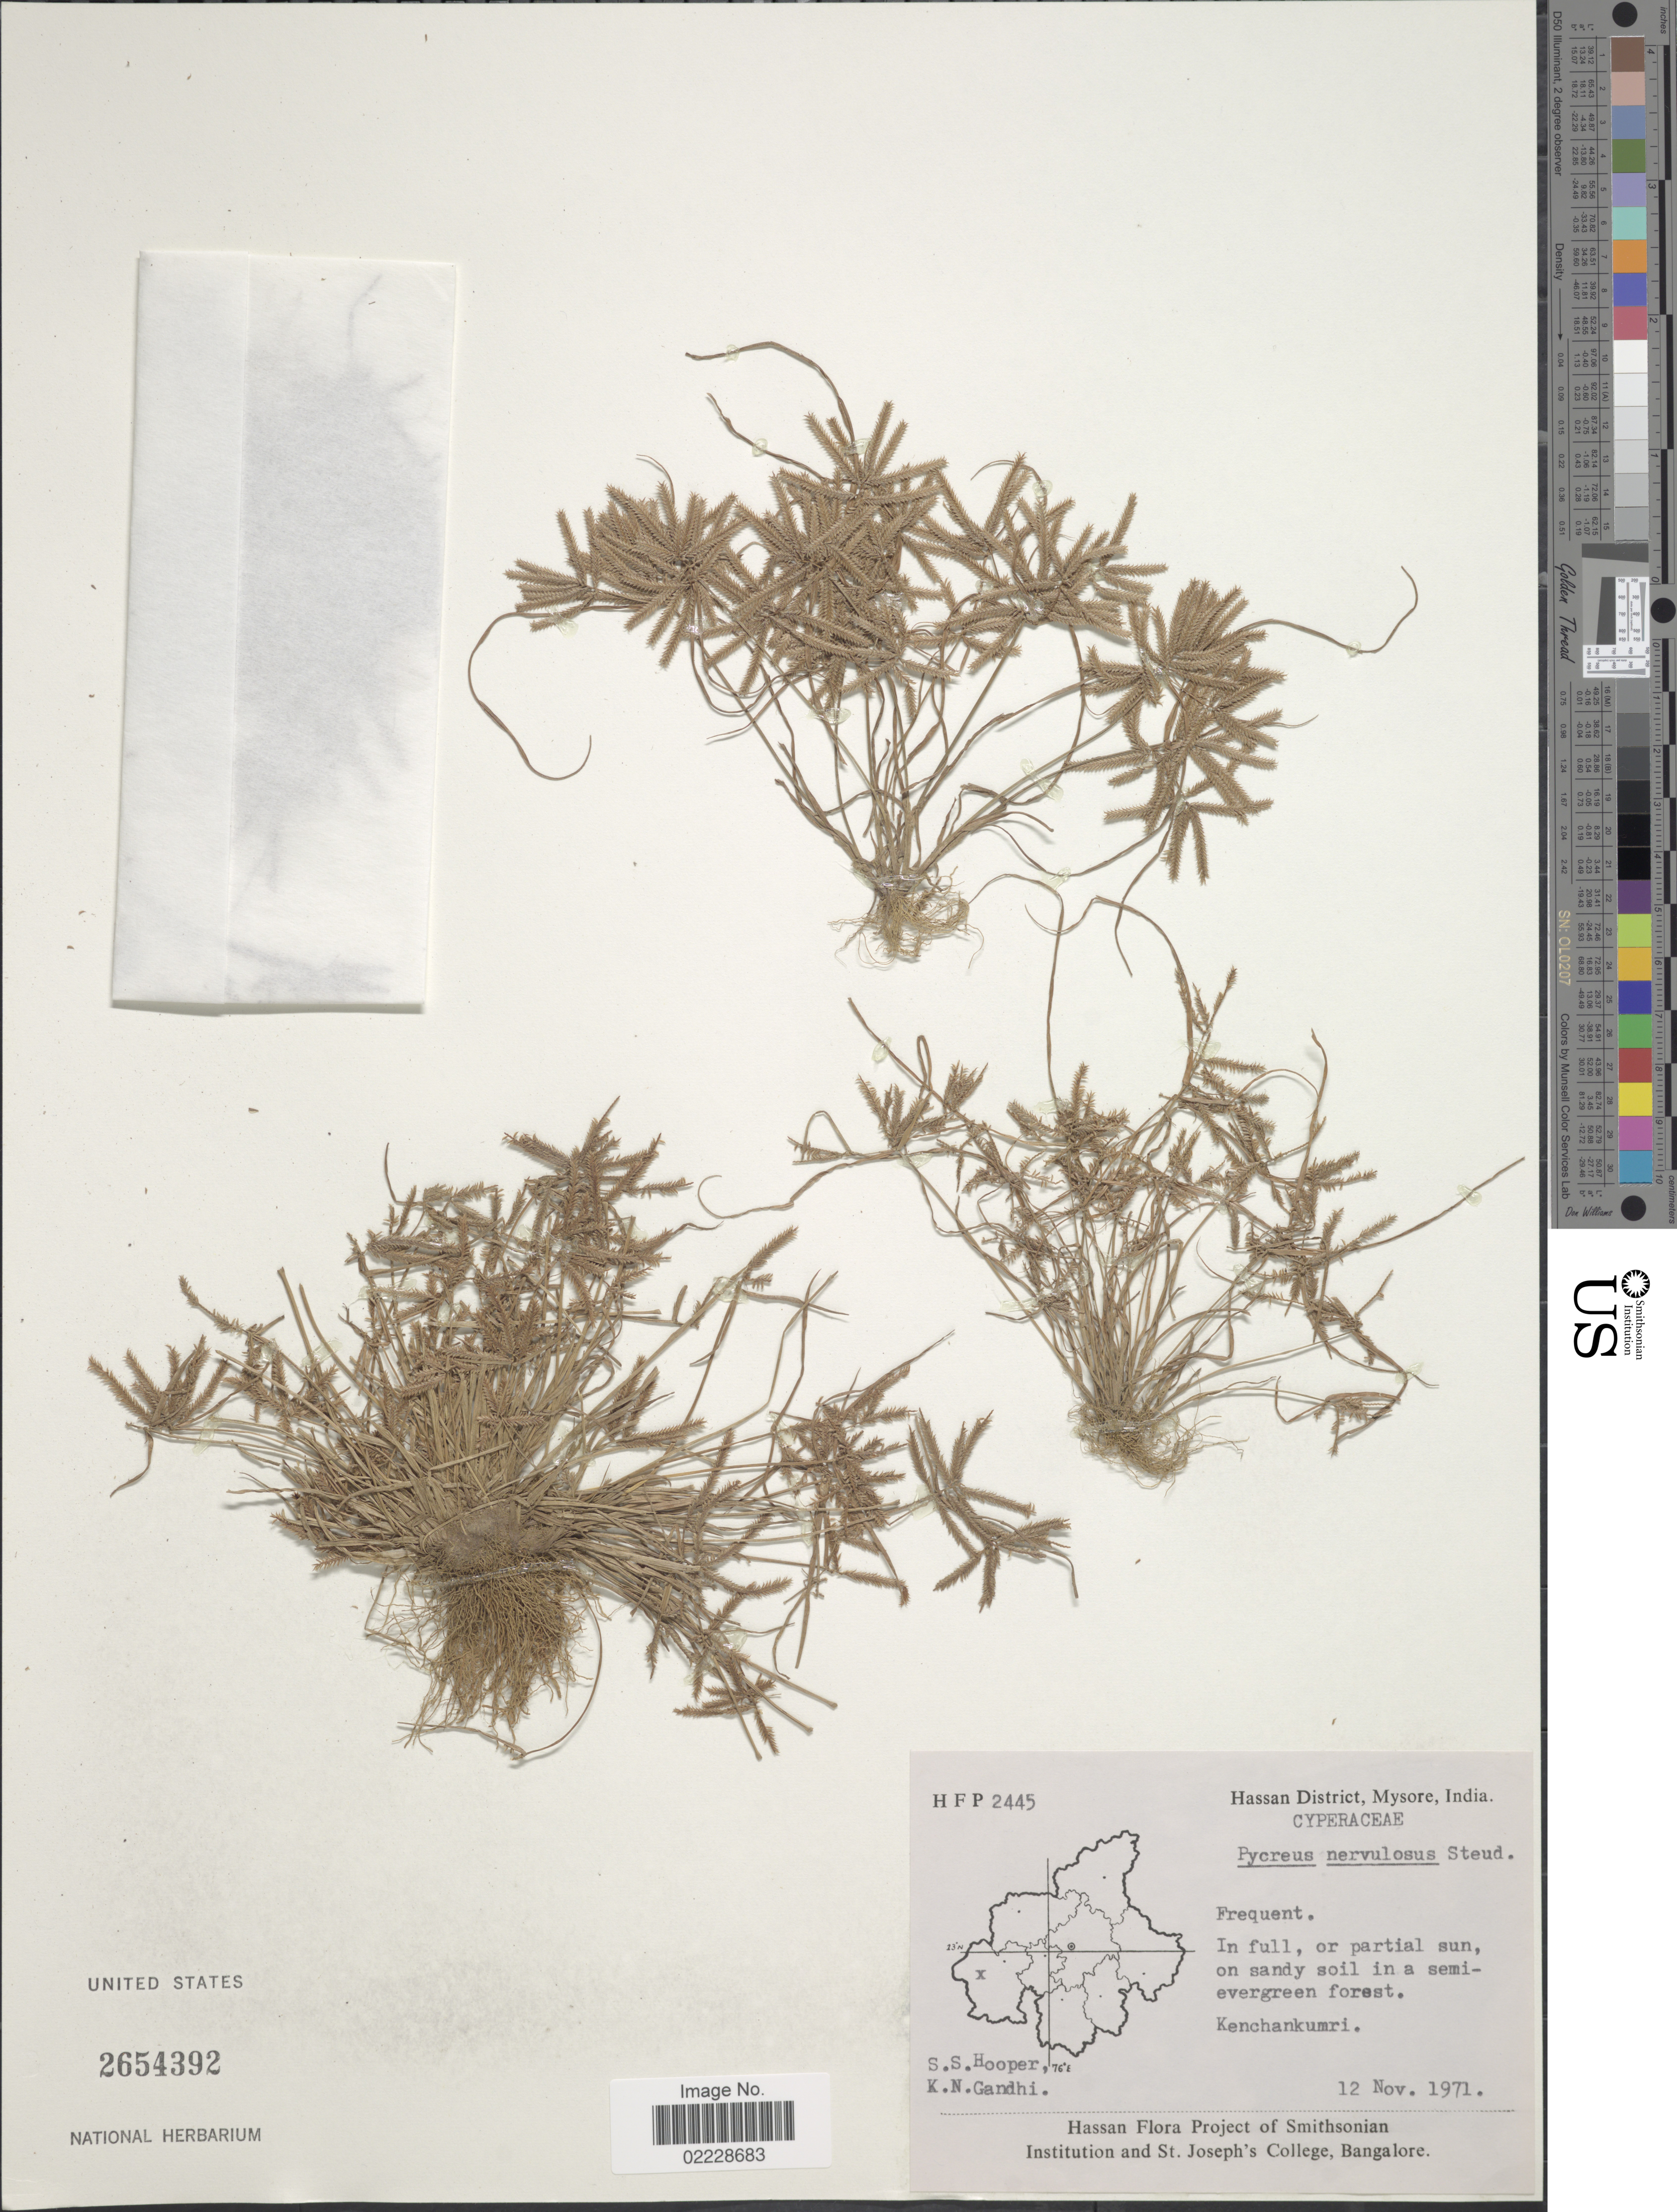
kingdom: Plantae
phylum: Tracheophyta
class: Liliopsida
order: Poales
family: Cyperaceae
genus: Cyperus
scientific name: Cyperus nervulosus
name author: (Kük.) S.T. Blake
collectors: S. S. Hooper & K. N. Gandhi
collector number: HFP 2445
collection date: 1971-11-12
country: India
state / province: Karnataka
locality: Hassan District, Mysore, kenchankumri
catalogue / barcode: US 2654392